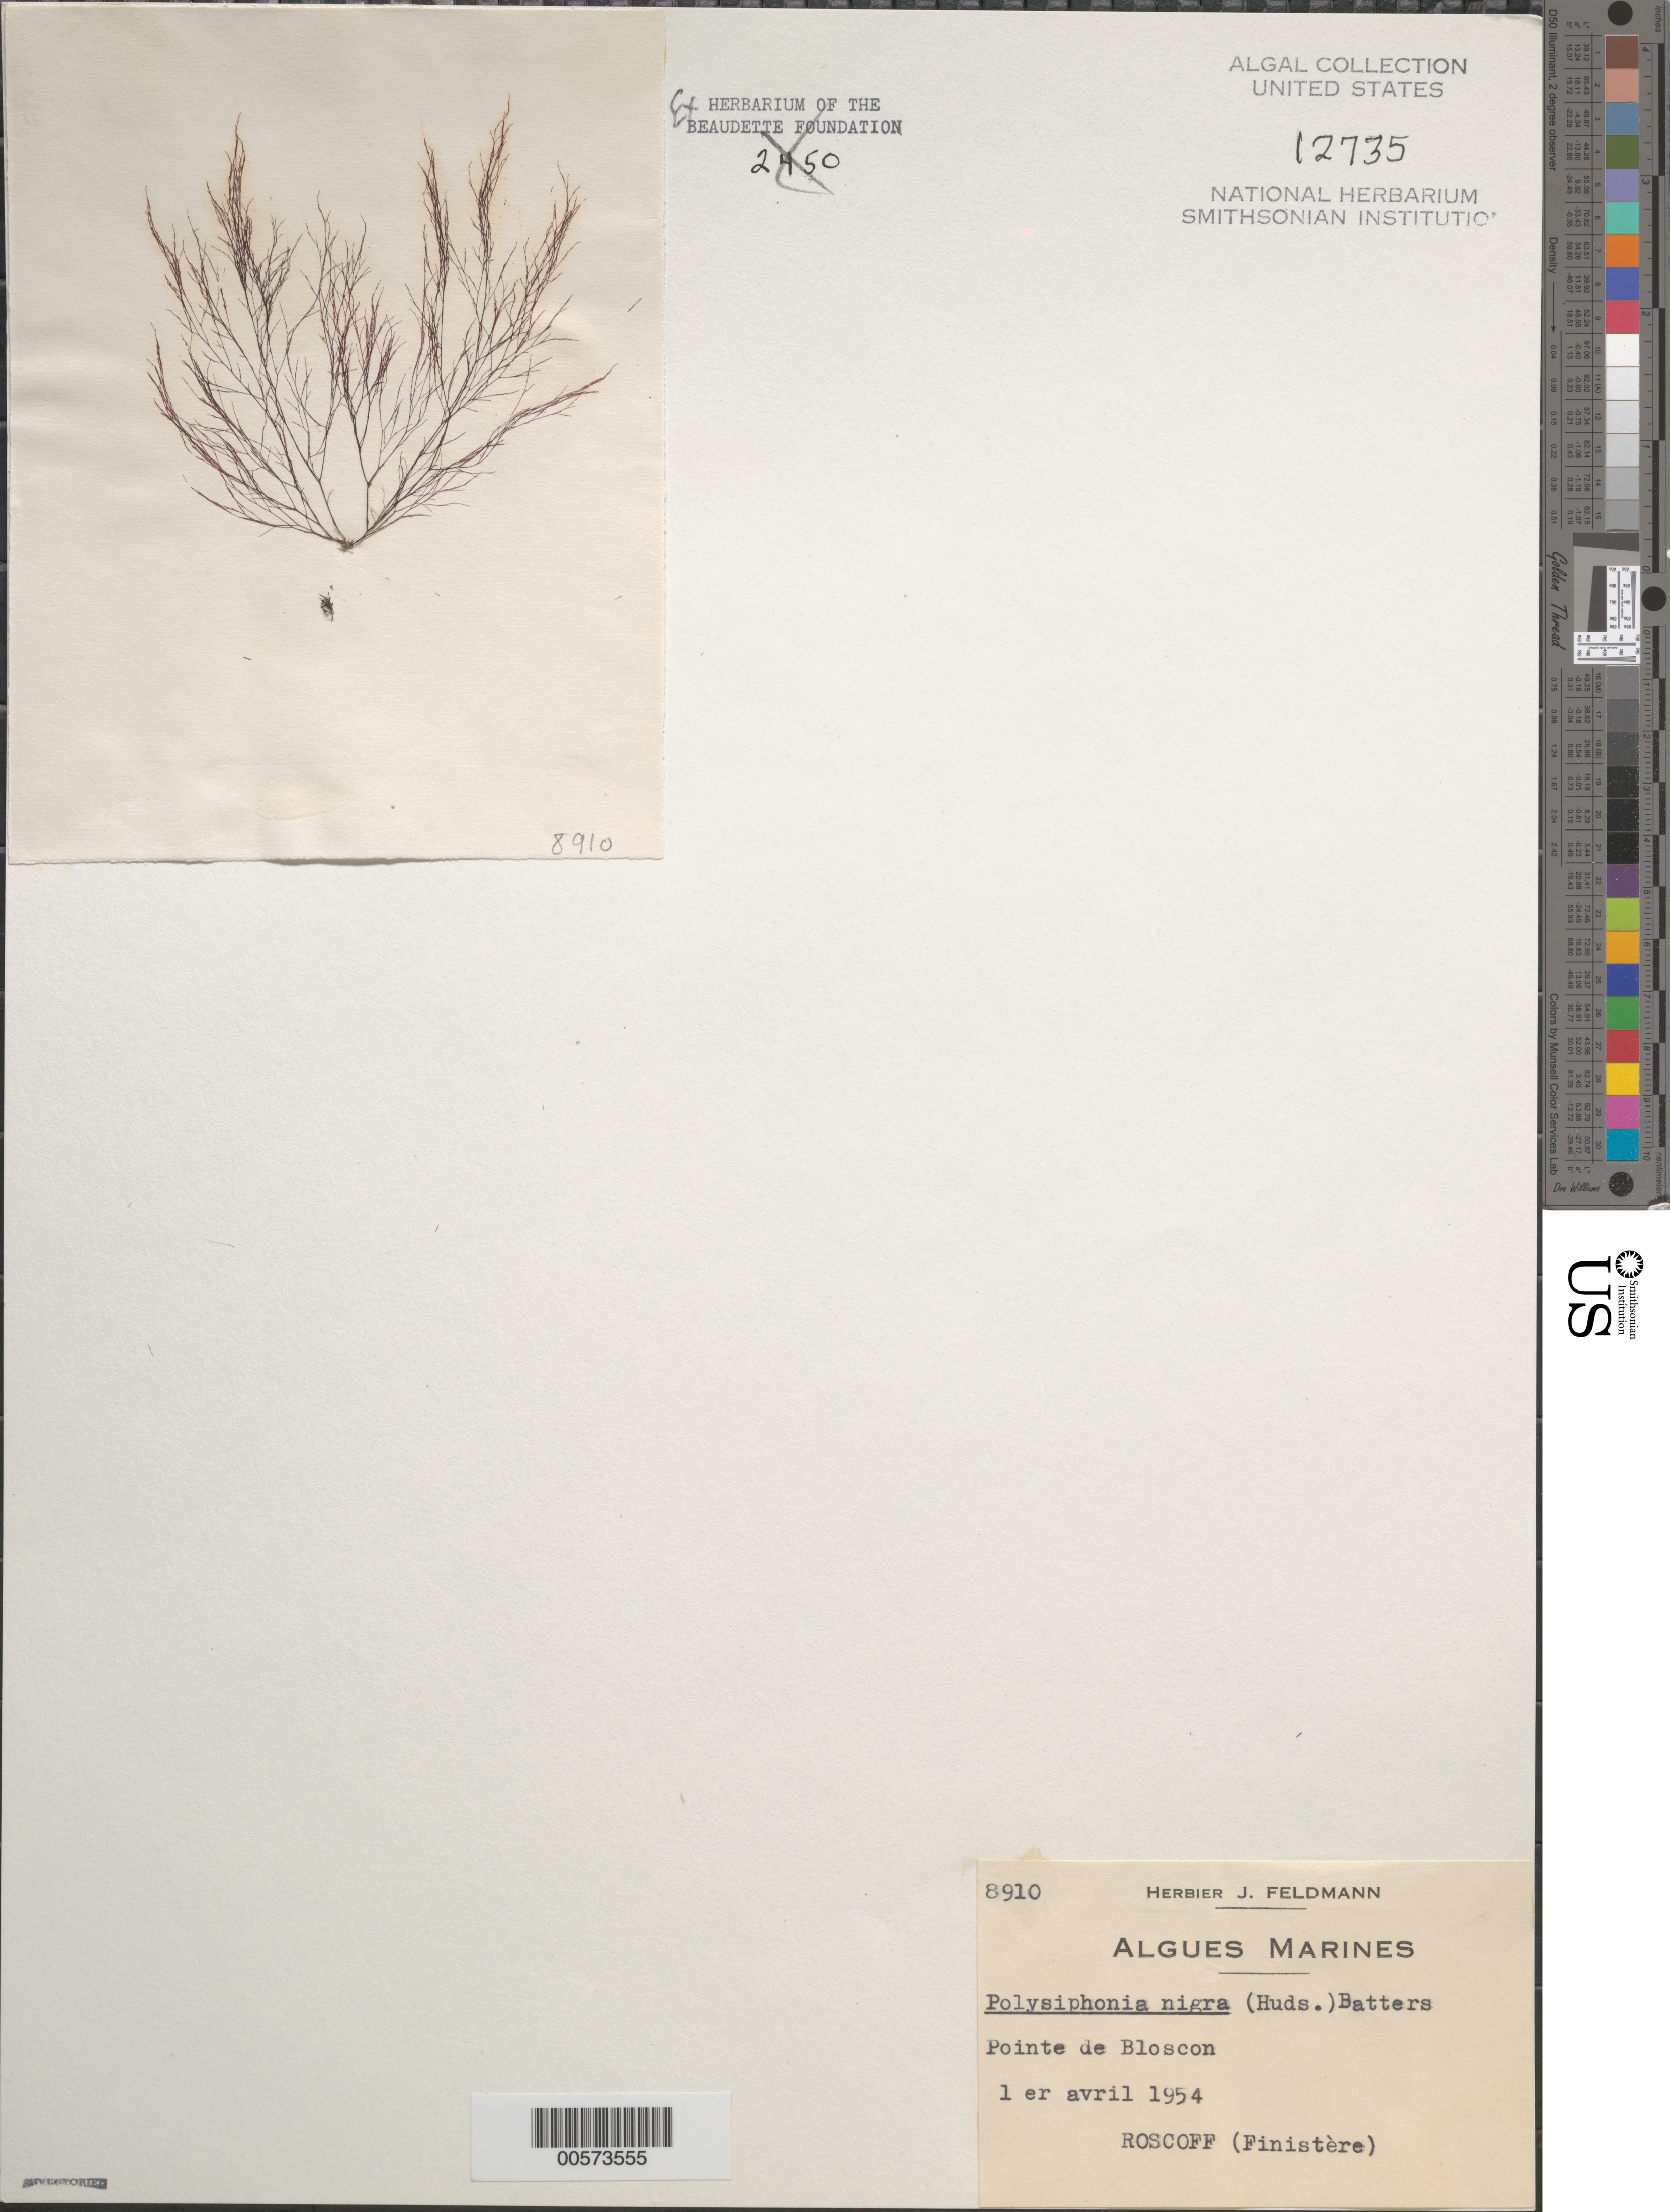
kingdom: Plantae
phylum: Rhodophyta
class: Florideophyceae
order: Ceramiales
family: Rhodomelaceae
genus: Vertebrata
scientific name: Vertebrata nigra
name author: (Hudson) Diaz-Tapia & Maggs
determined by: Algae name updating Project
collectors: J. Feldmann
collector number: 8910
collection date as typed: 01 Apr 1954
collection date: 1954-04-01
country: France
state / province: Bretagne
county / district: Finistère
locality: Pointe de Bloscom, Roscoff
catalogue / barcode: US 12735